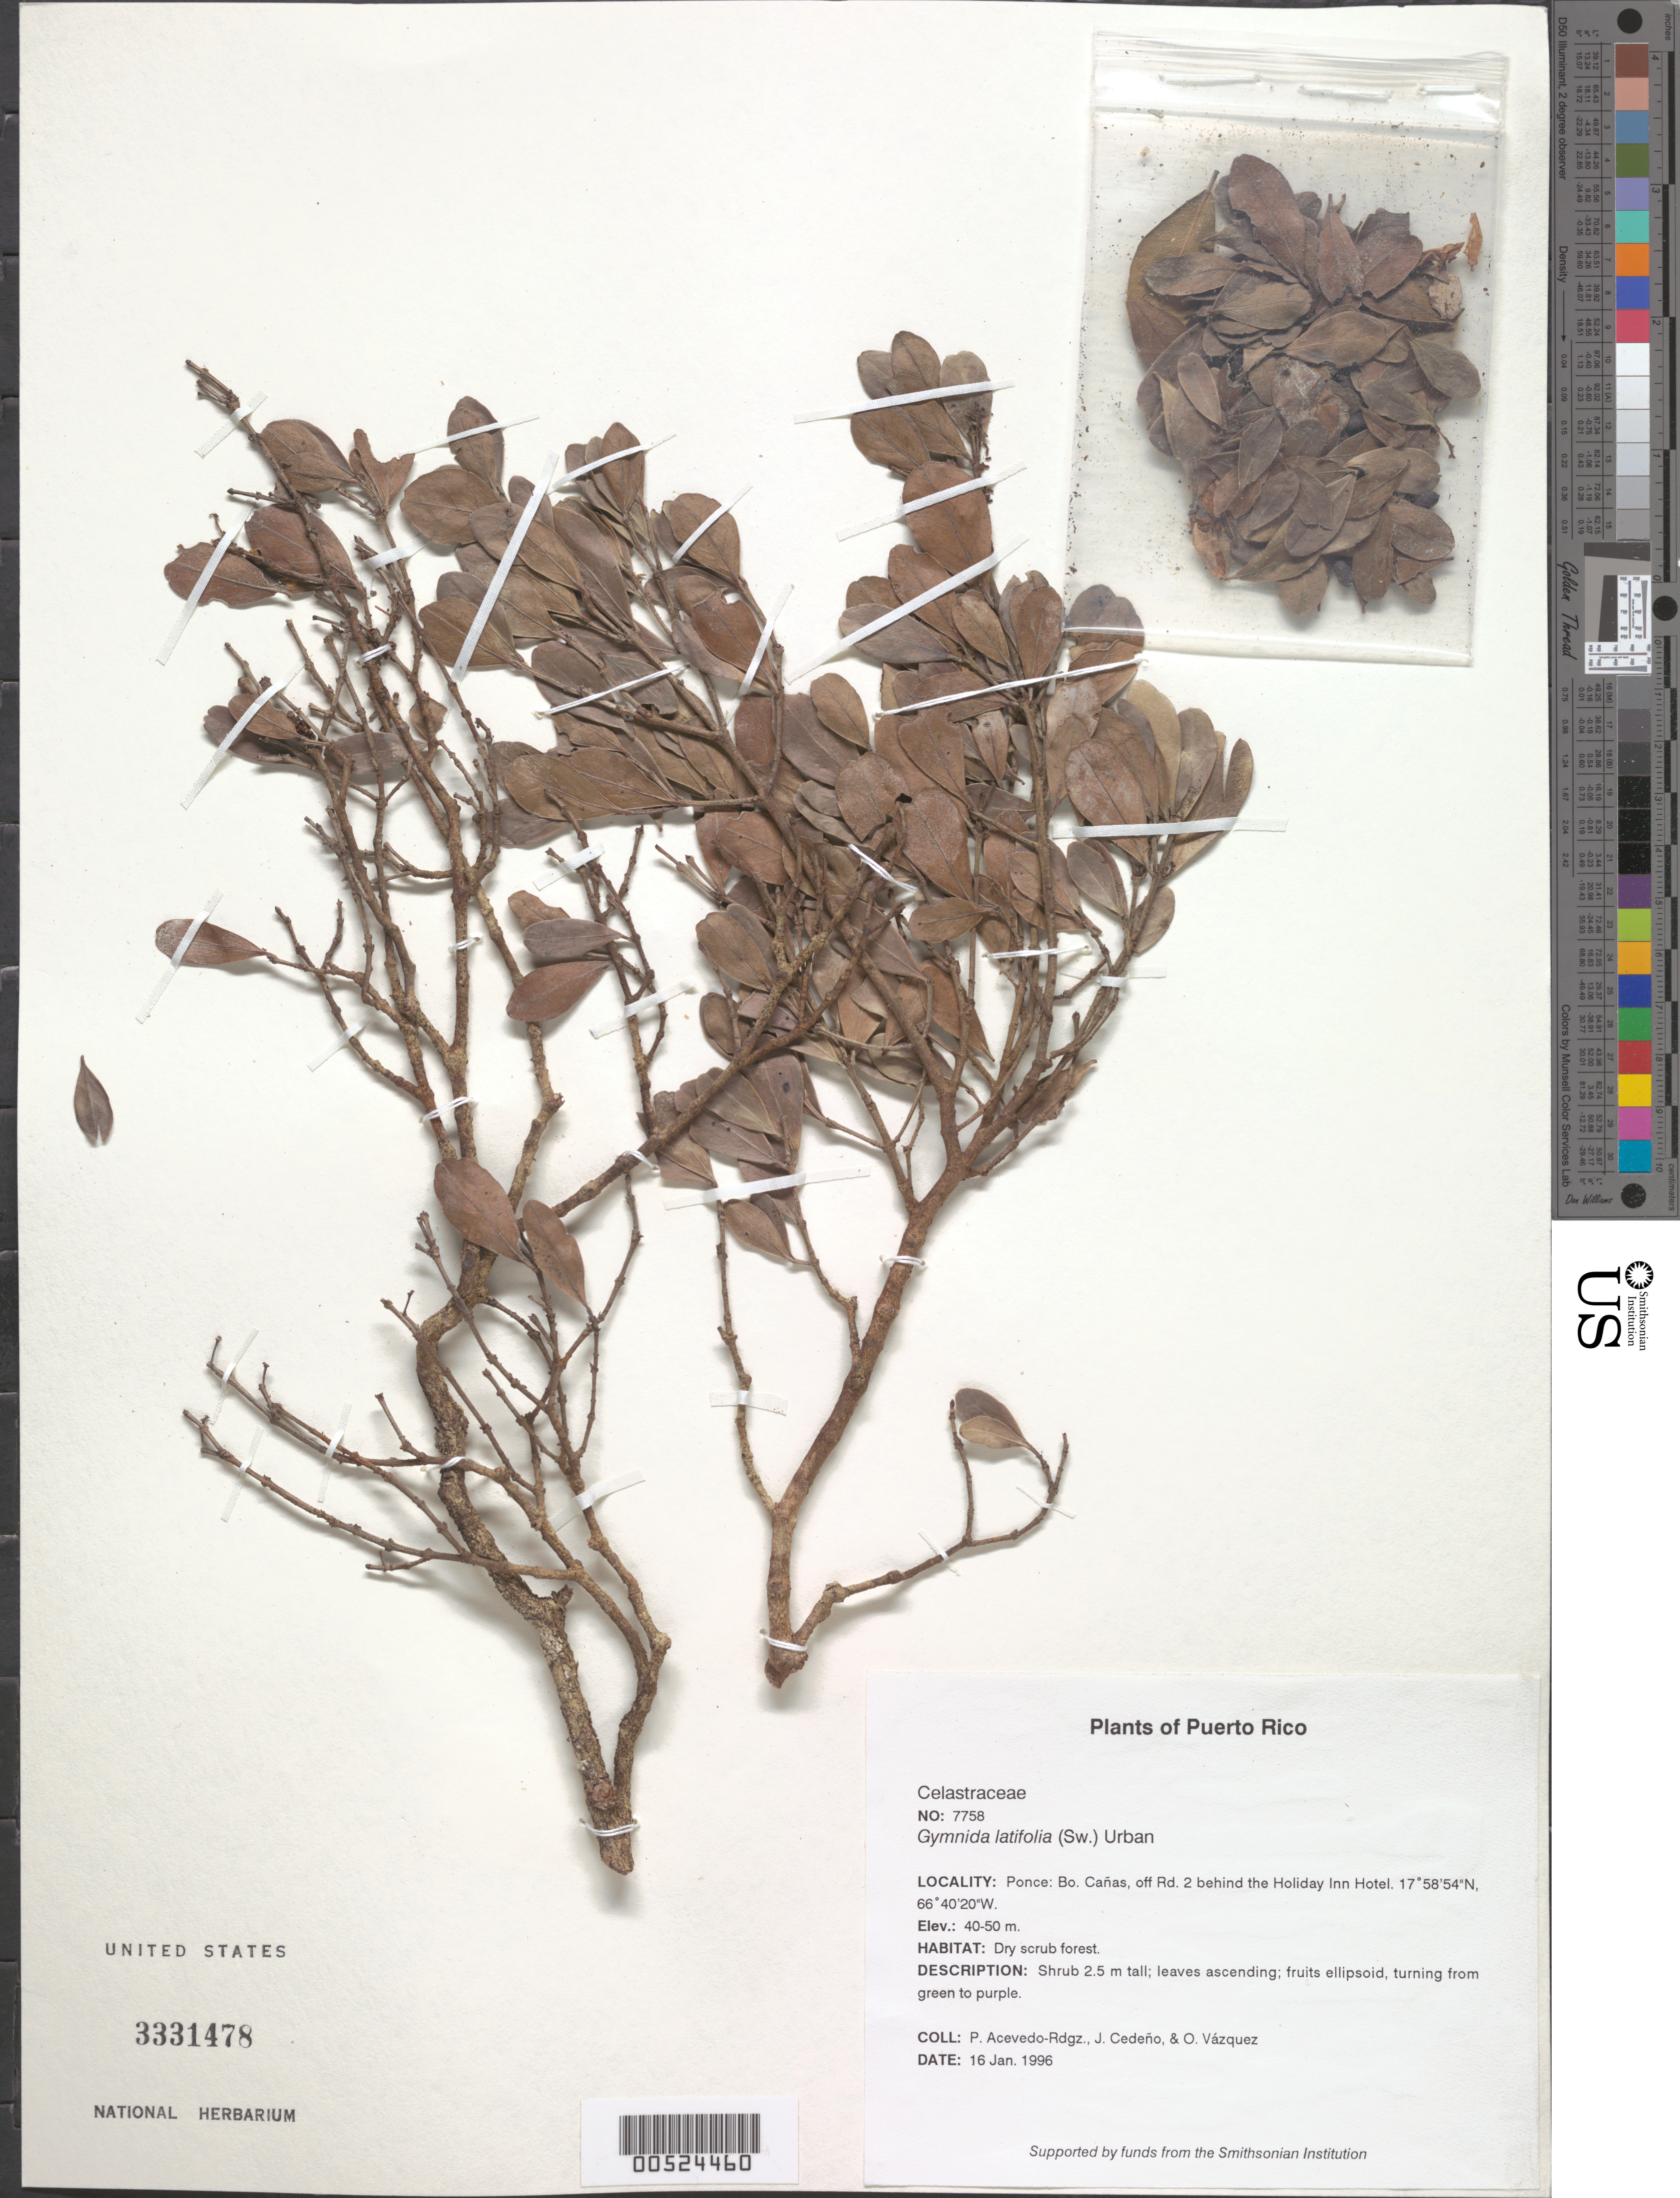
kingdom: Plantae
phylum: Tracheophyta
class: Magnoliopsida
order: Celastrales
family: Celastraceae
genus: Gyminda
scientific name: Gyminda latifolia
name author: (Sw.) Urb.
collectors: P. Acevedo-Rodr. & J. A. Cedeño M.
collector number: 7758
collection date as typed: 16 Jan 1996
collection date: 1996-01-16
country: Puerto Rico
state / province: Ponce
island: Puerto Rico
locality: Ponce: Bo. Cañas, off Rd. 2 behind the Holiday Inn Hotel.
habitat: Dry scrub forest.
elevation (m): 40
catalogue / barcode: US 3331478